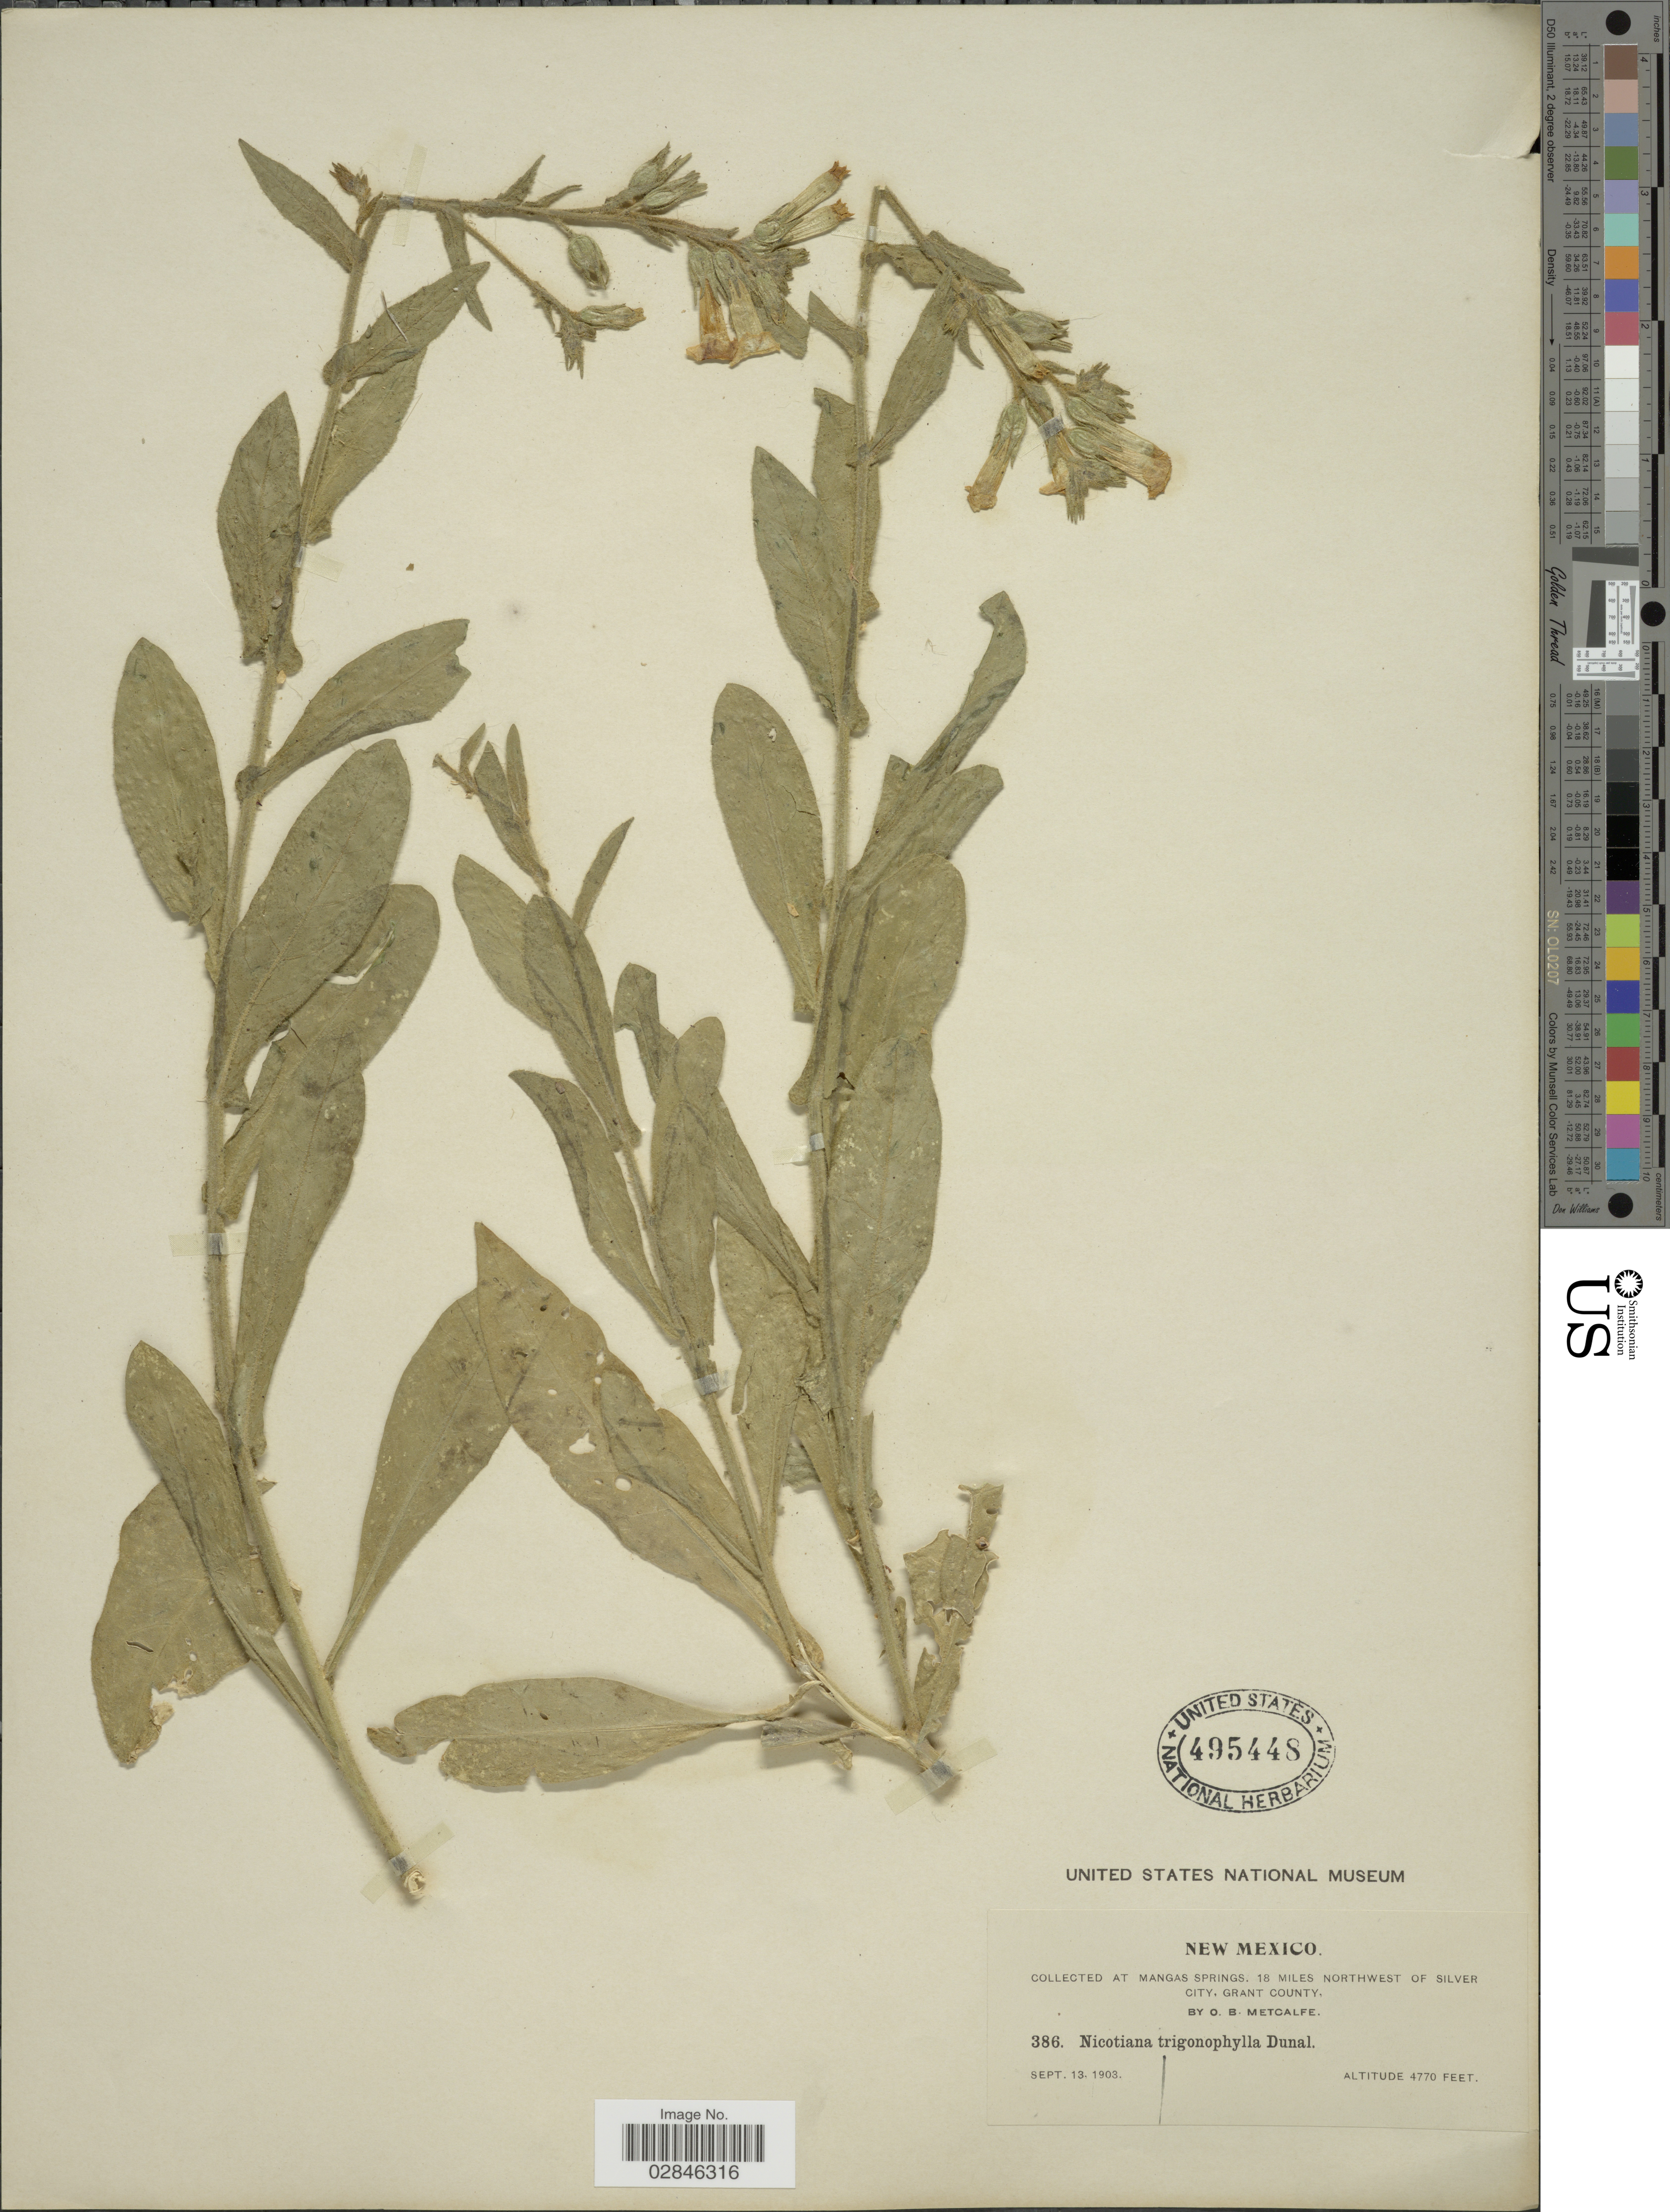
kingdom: Plantae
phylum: Tracheophyta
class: Magnoliopsida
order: Solanales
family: Solanaceae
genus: Nicotiana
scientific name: Nicotiana trigonophylla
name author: Dunal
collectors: O. B. Metcalfe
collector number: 386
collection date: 1903-09-13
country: United States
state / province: New Mexico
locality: Mangas Springs, 18 miles northwest of Silver City, Grant County.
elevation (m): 1454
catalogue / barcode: US 495448